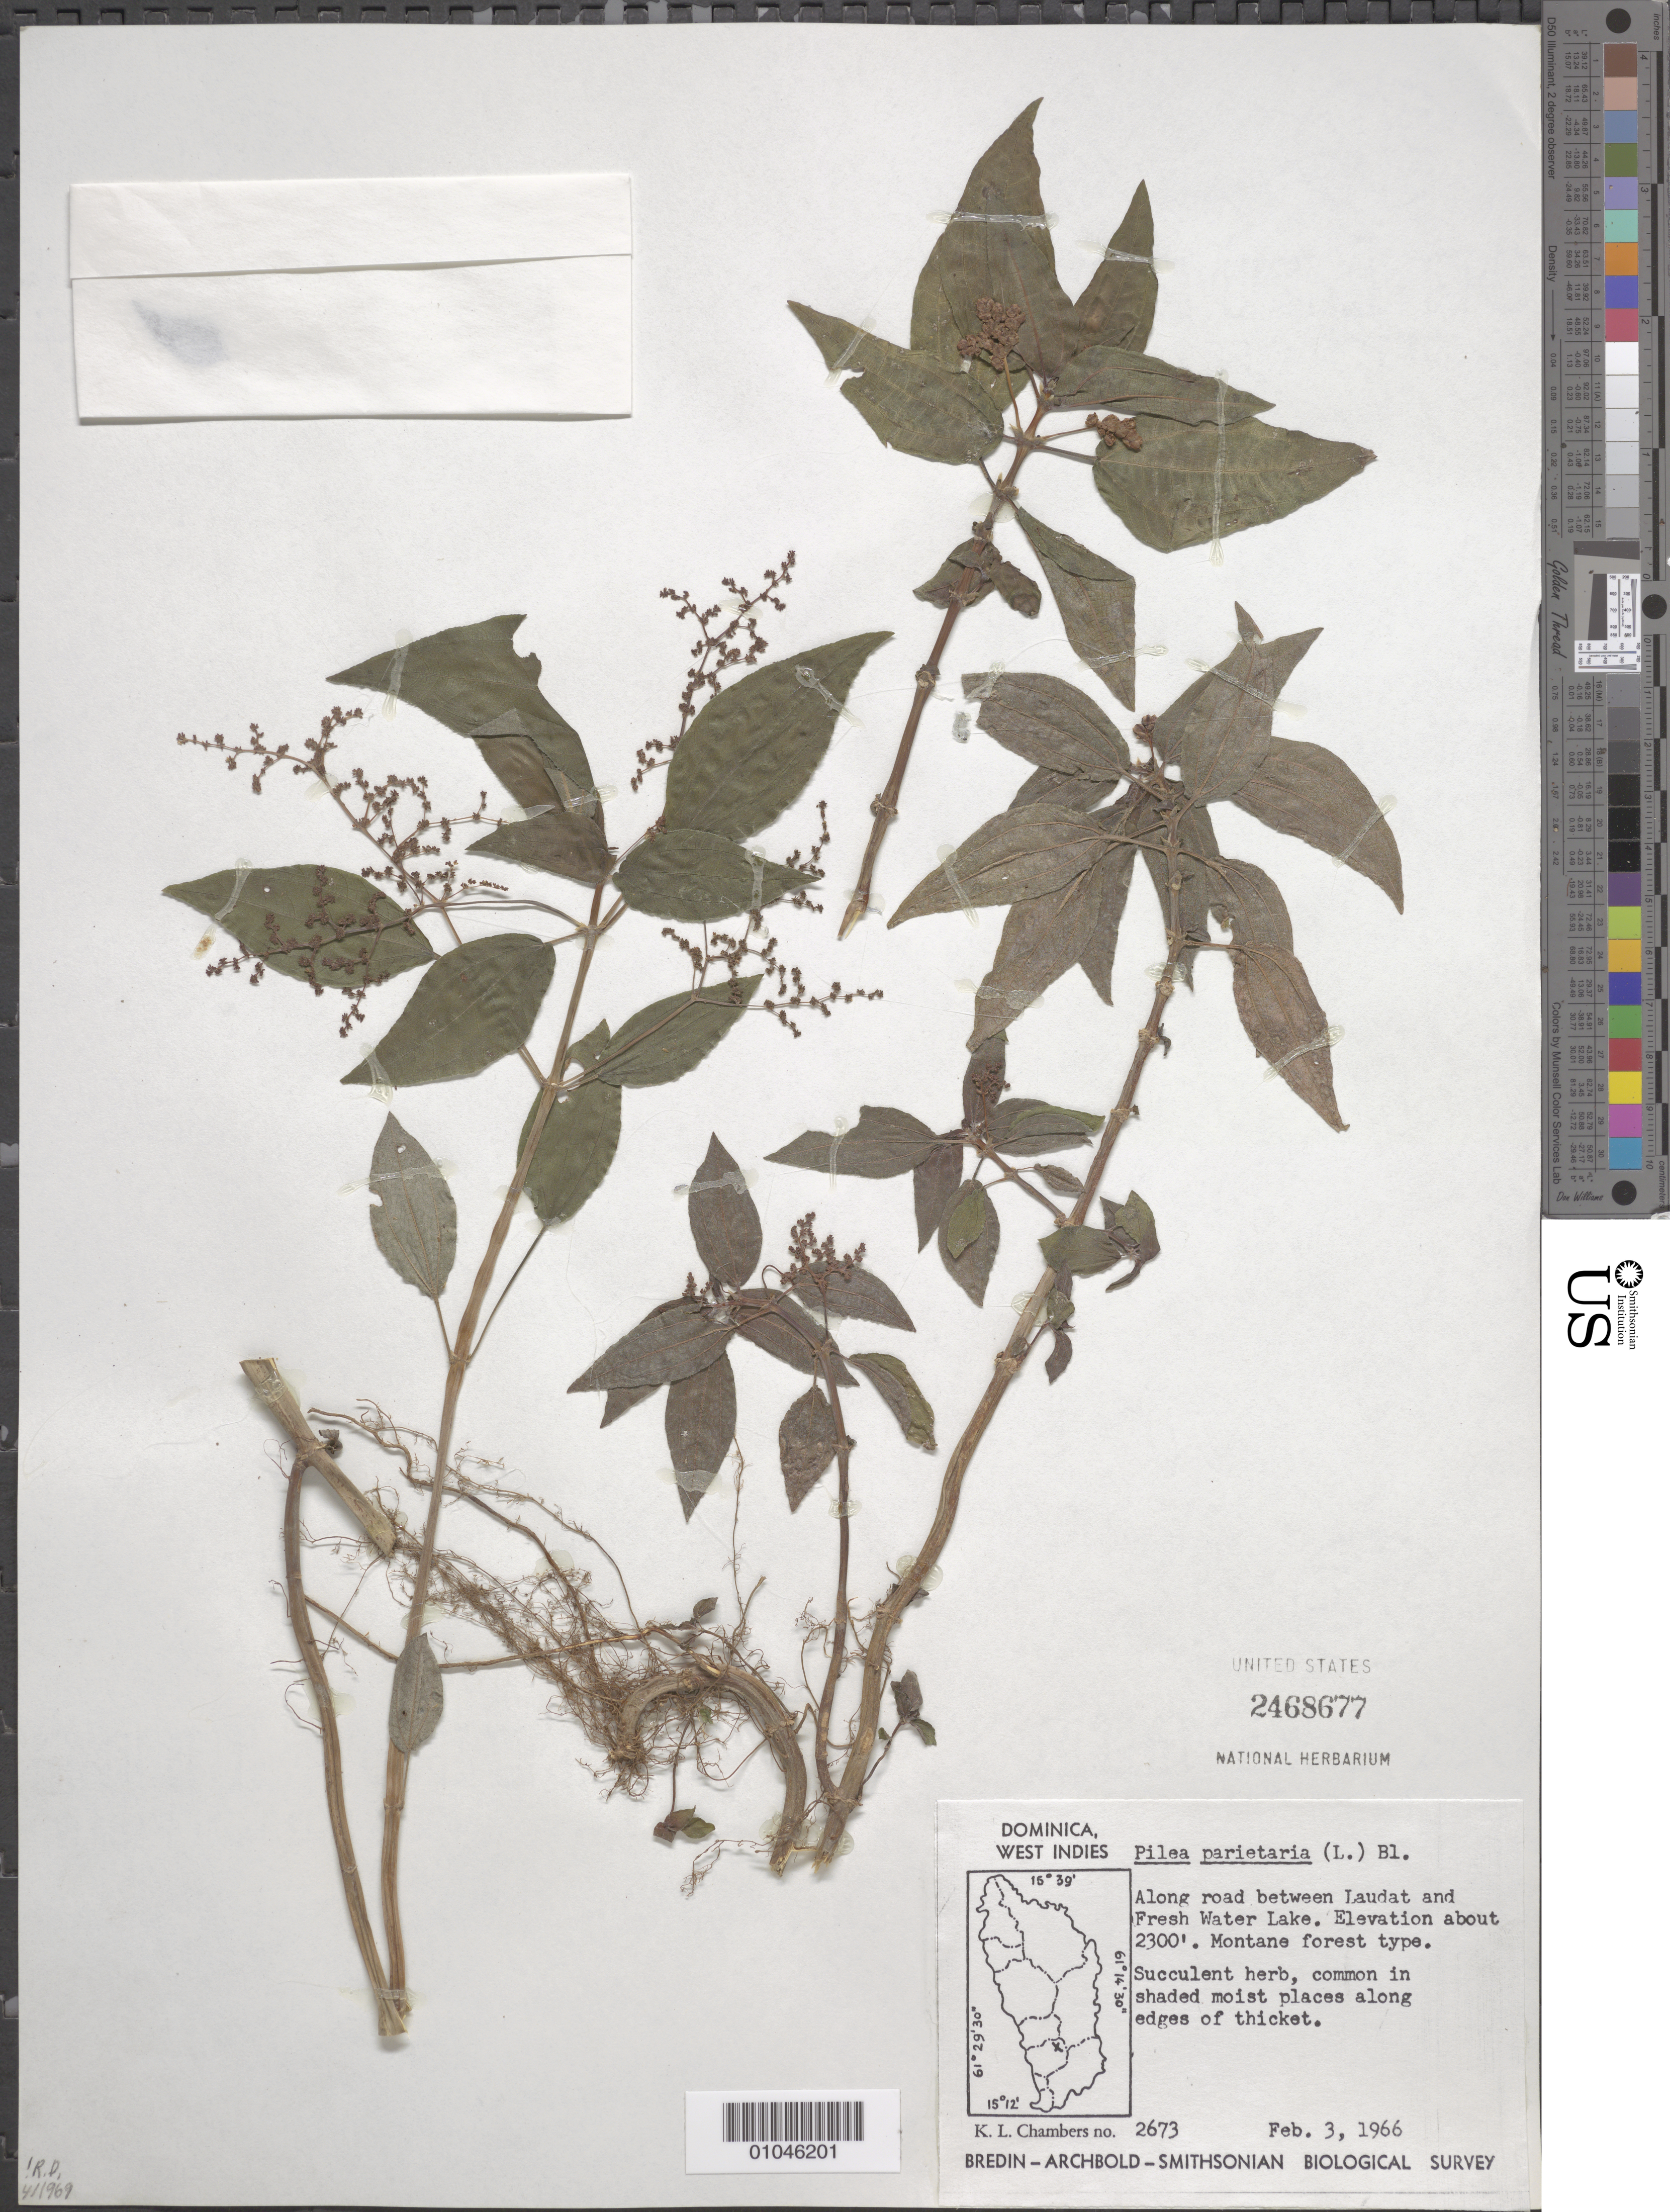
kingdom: Plantae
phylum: Tracheophyta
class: Magnoliopsida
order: Rosales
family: Urticaceae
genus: Pilea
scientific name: Pilea parietaria var. parietaria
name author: (L.) Blume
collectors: K. L. Chambers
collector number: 2673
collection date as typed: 03 Feb 1966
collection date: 1966-02-03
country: Dominica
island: Dominica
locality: Along road between Laudat and Freshwater Lake. Montane forest type. Succulent herb, common in shaded moist places along edges of thicket.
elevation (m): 701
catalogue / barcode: US 2468677